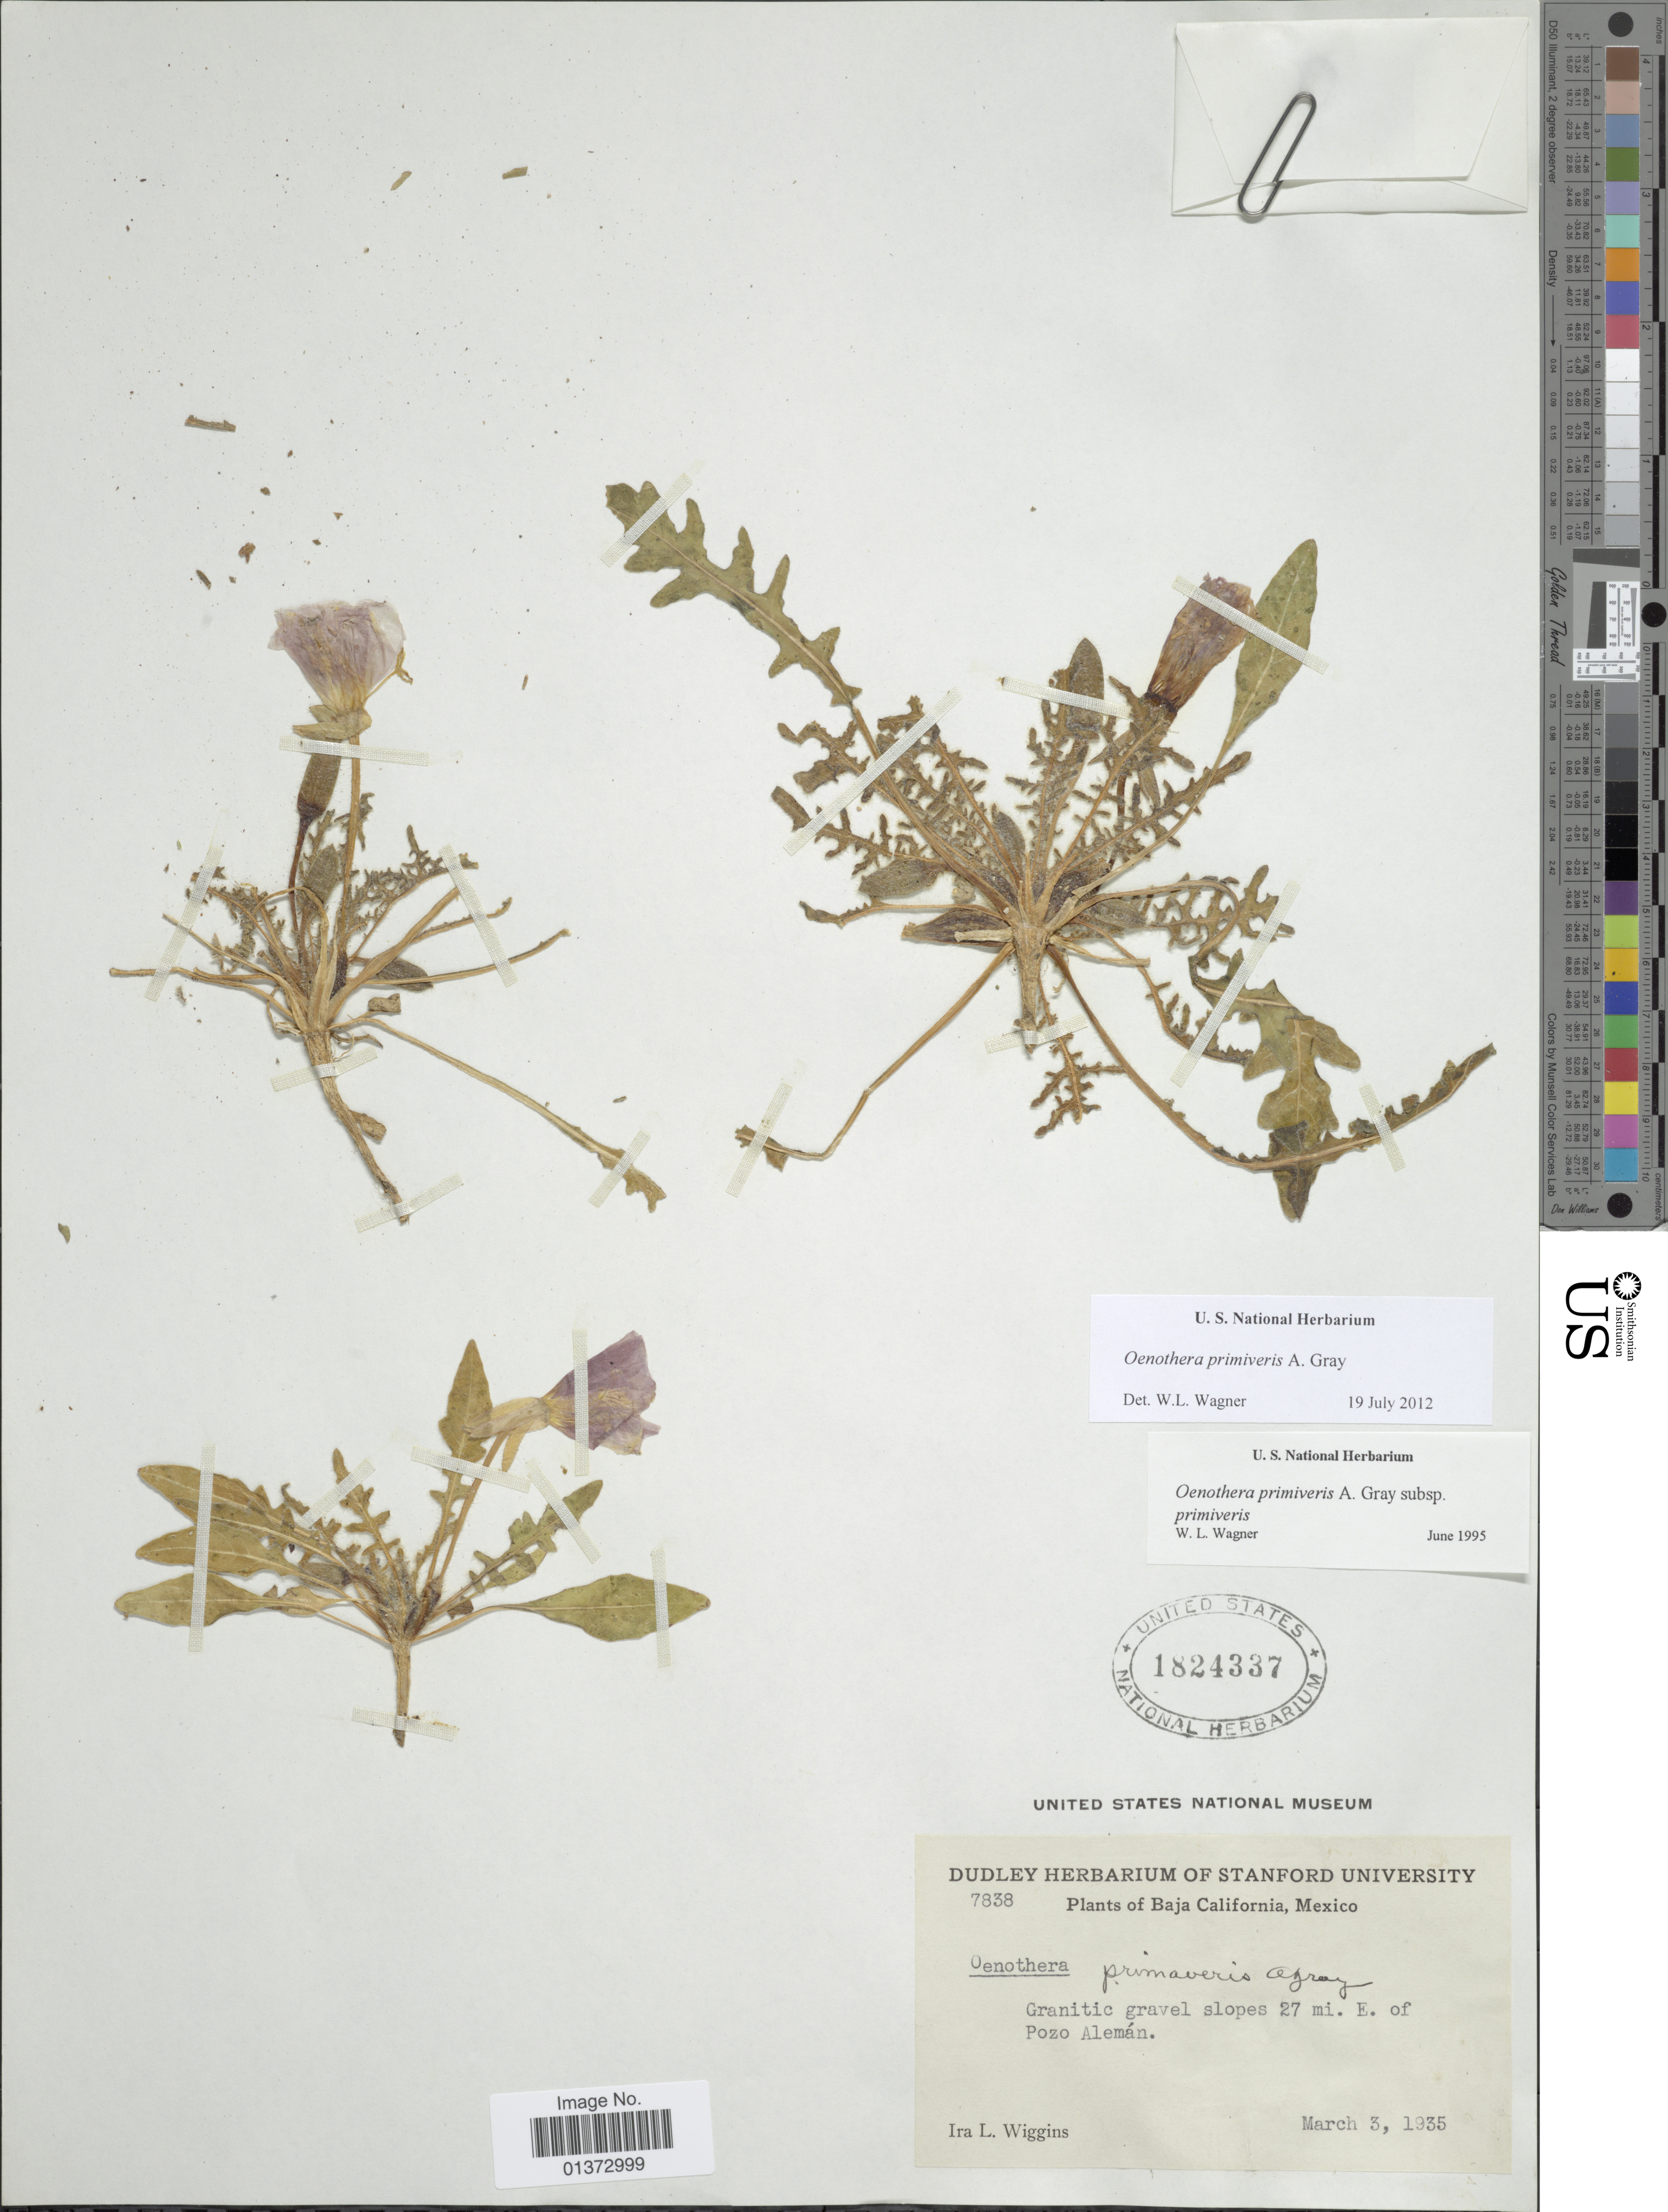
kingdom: Plantae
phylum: Tracheophyta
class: Magnoliopsida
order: Myrtales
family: Onagraceae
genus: Oenothera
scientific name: Oenothera primiveris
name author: A. Gray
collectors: I. L. Wiggins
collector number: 7838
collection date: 1935-03-03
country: Mexico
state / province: Baja California Norte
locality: Granitic gravel slopes 27 mi. E. of Pozo Alemán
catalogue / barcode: US 1824337